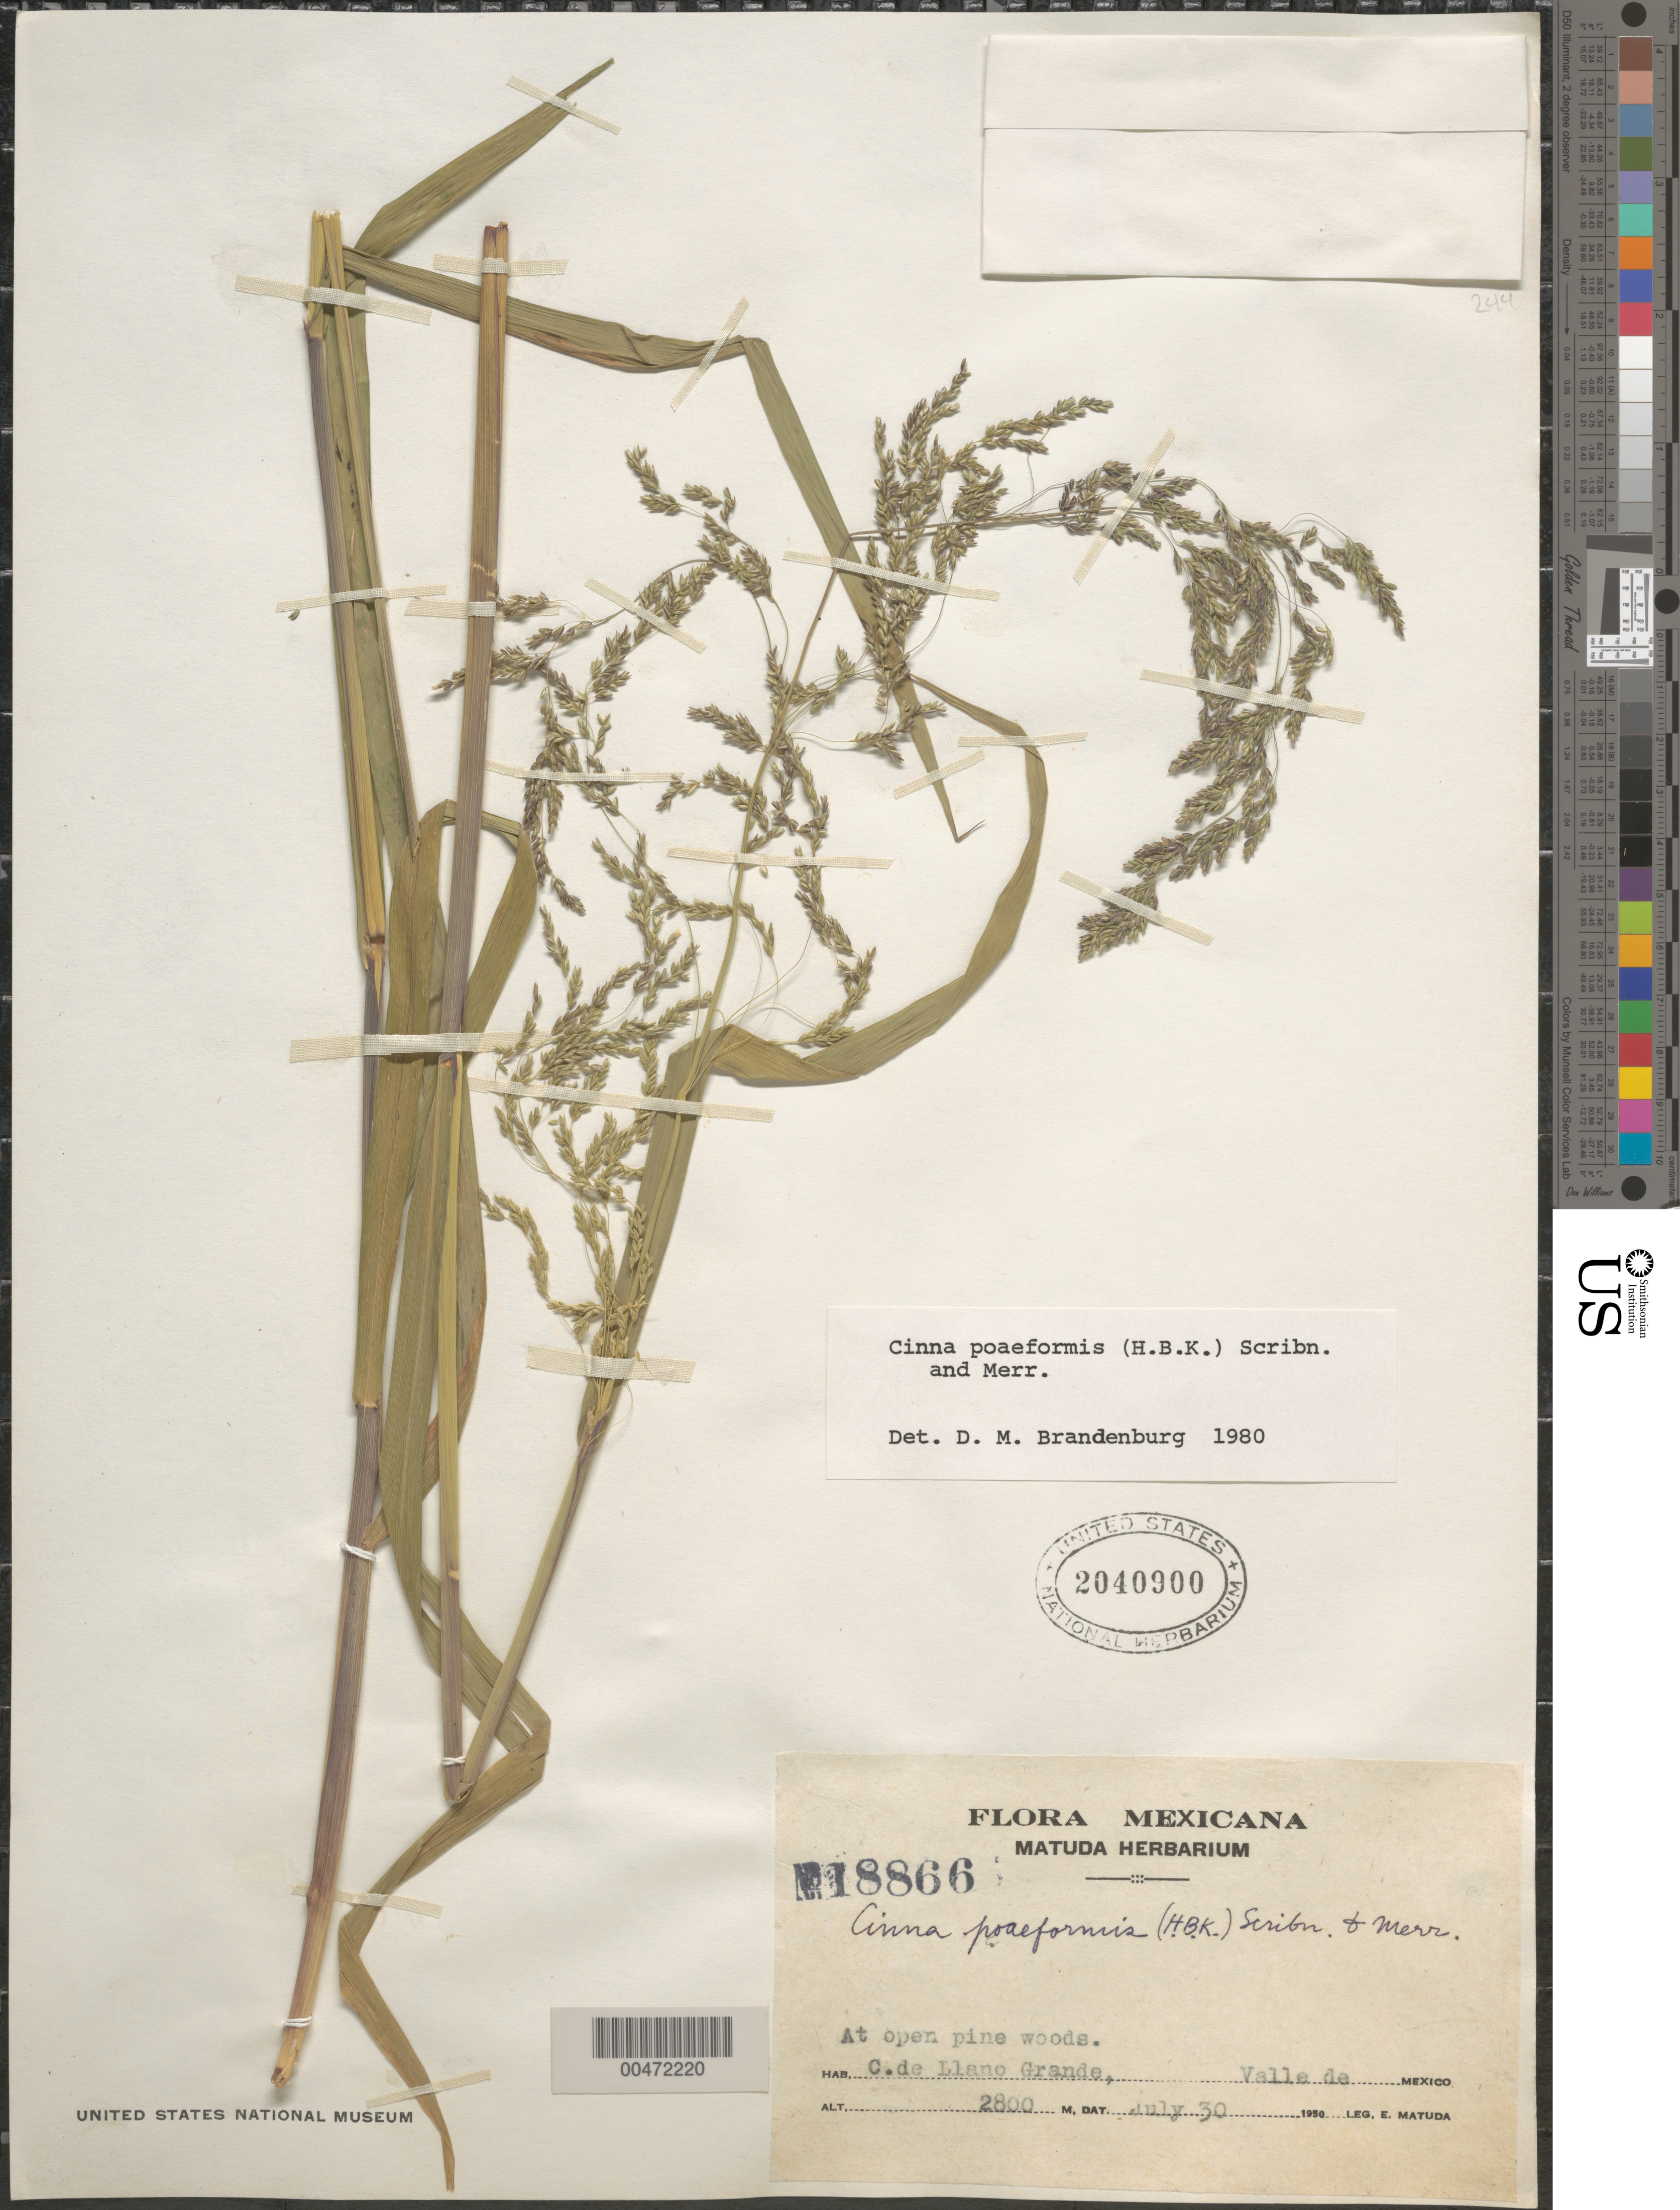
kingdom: Plantae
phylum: Tracheophyta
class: Liliopsida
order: Poales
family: Poaceae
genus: Cinna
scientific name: Cinna poiformis (Kunth) Scribn. & Merr.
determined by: Brandenburg, D. M.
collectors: E. Matuda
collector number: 18866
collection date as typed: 30 Jul 1950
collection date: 1950-07-30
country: Mexico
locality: C. de Llano Grande, Valle de Mexico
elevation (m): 2800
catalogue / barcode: US 2040900